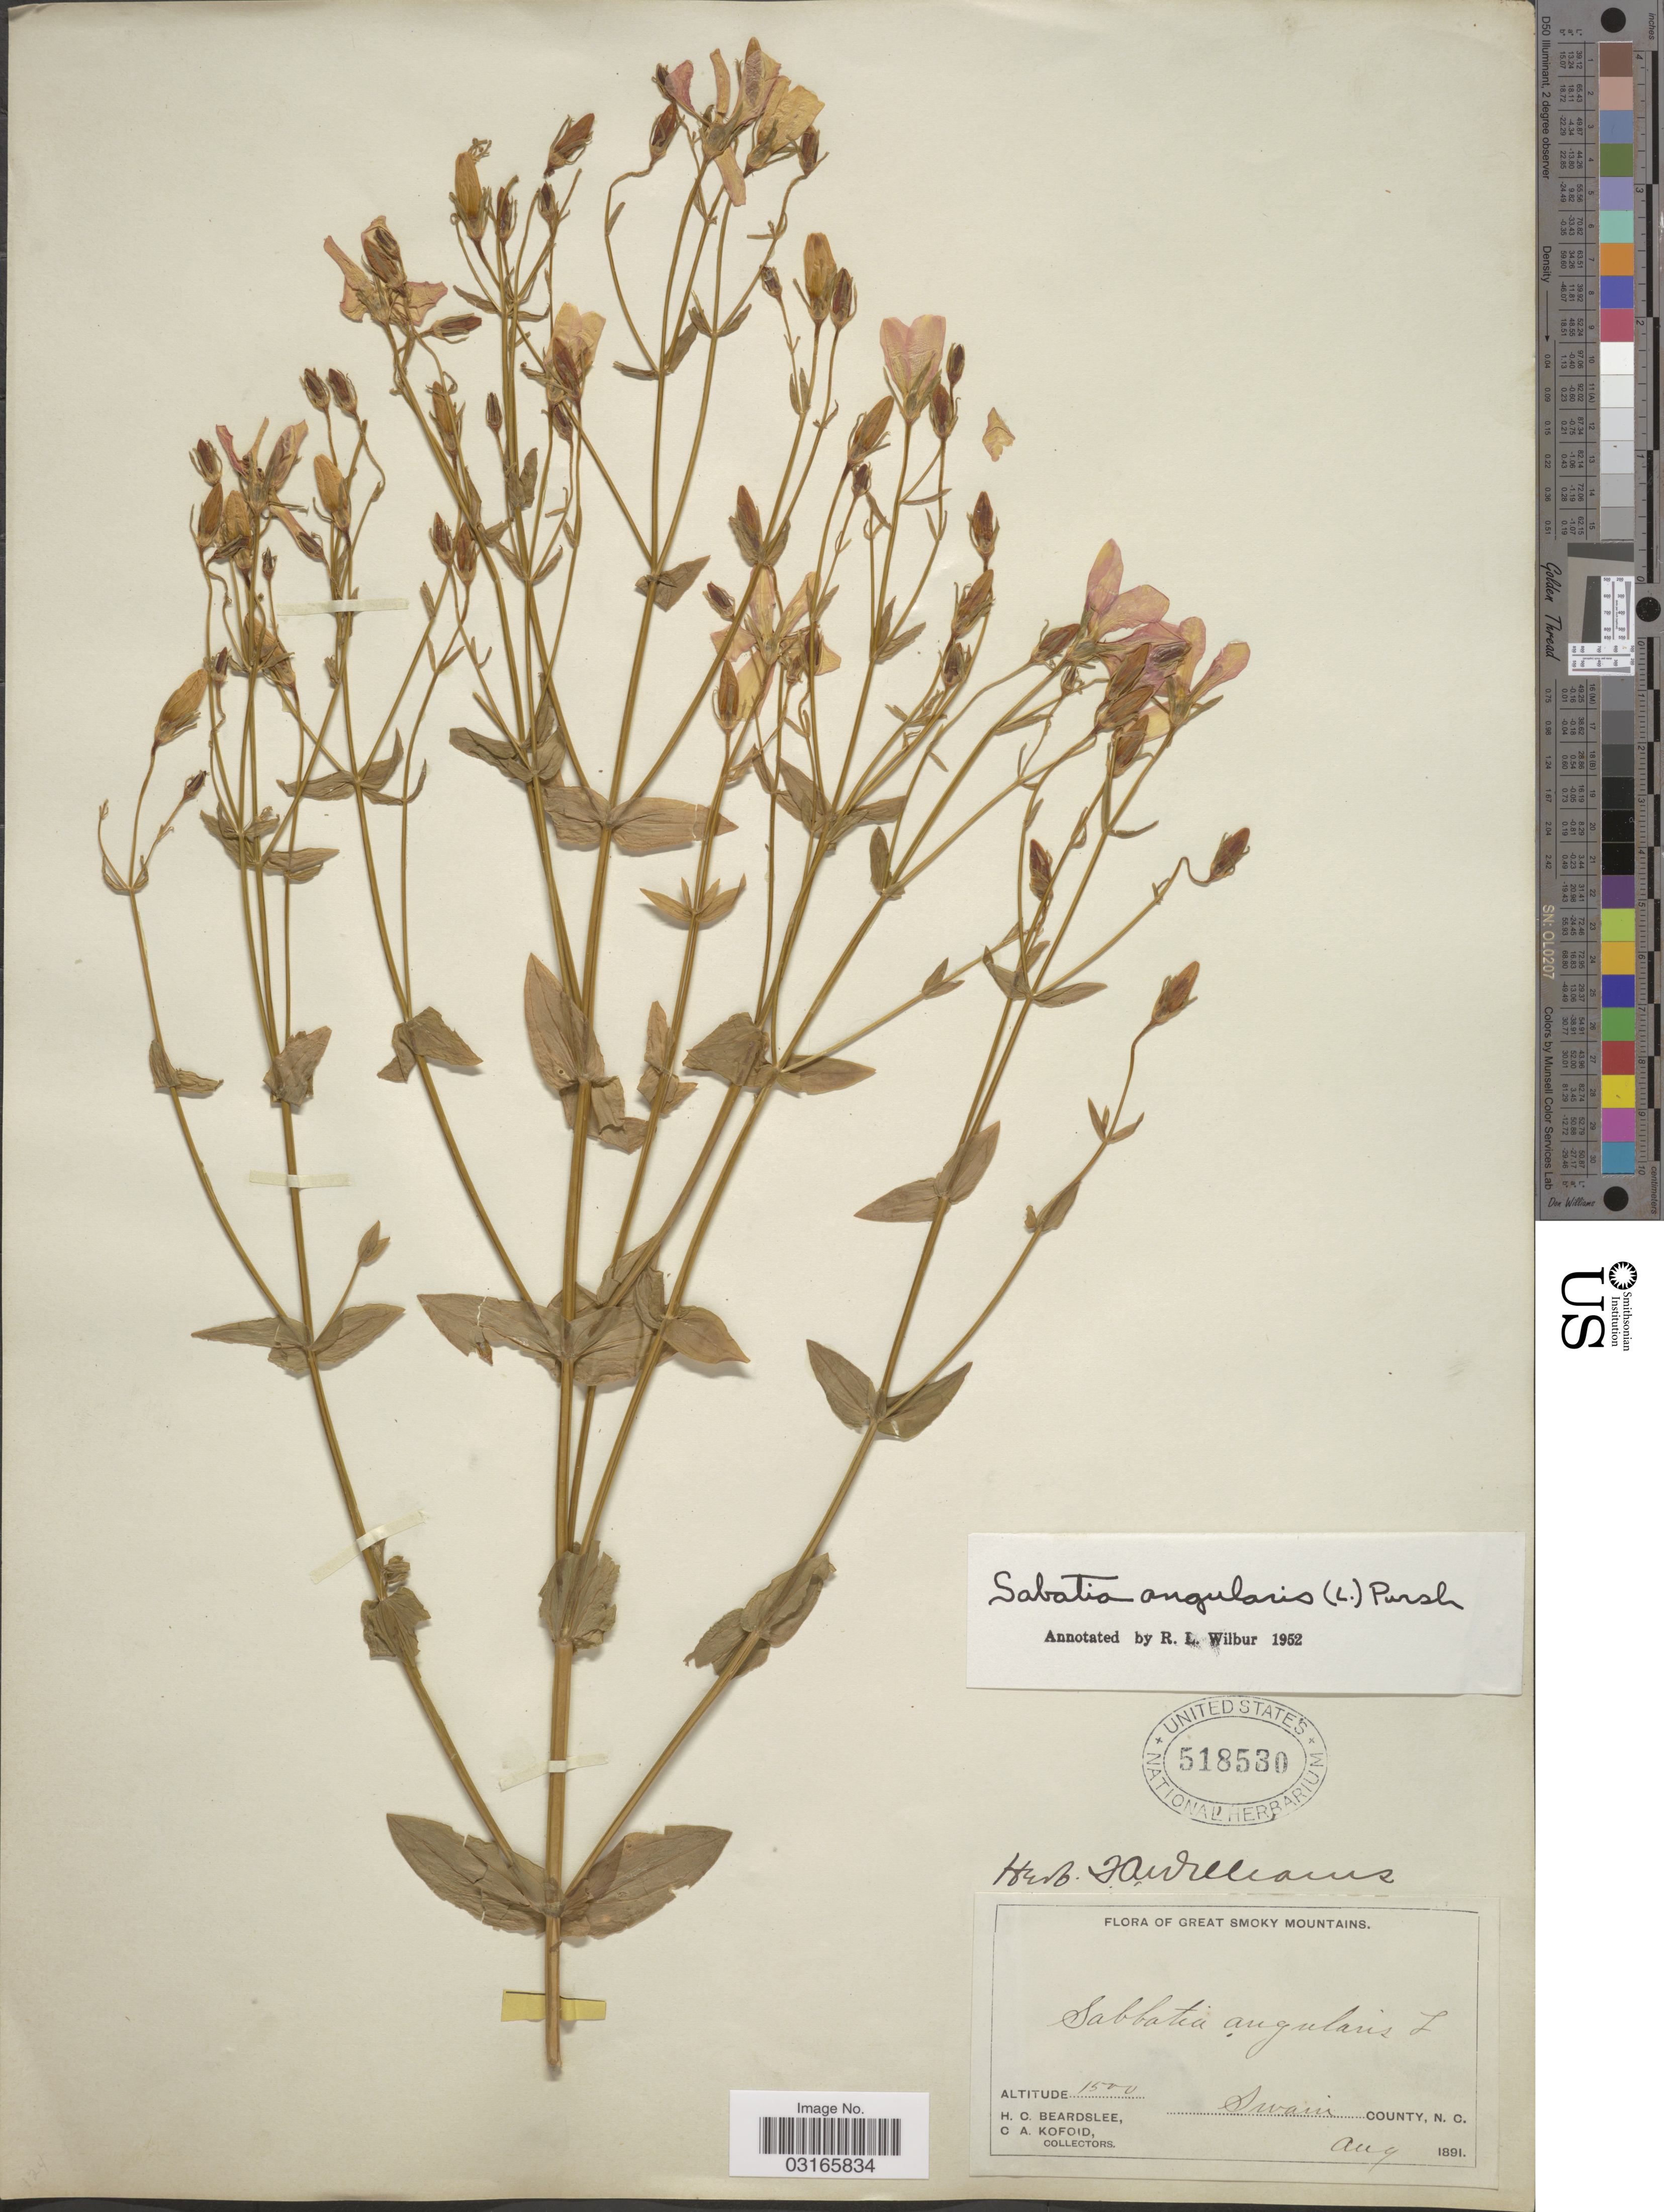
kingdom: Plantae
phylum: Tracheophyta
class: Magnoliopsida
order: Gentianales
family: Gentianaceae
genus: Sabatia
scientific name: Sabatia angularis (L.) Pursh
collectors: H. Beardslee & C. Kofoid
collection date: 1891-08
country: United States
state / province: North Carolina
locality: Swani County.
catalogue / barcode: US 518530